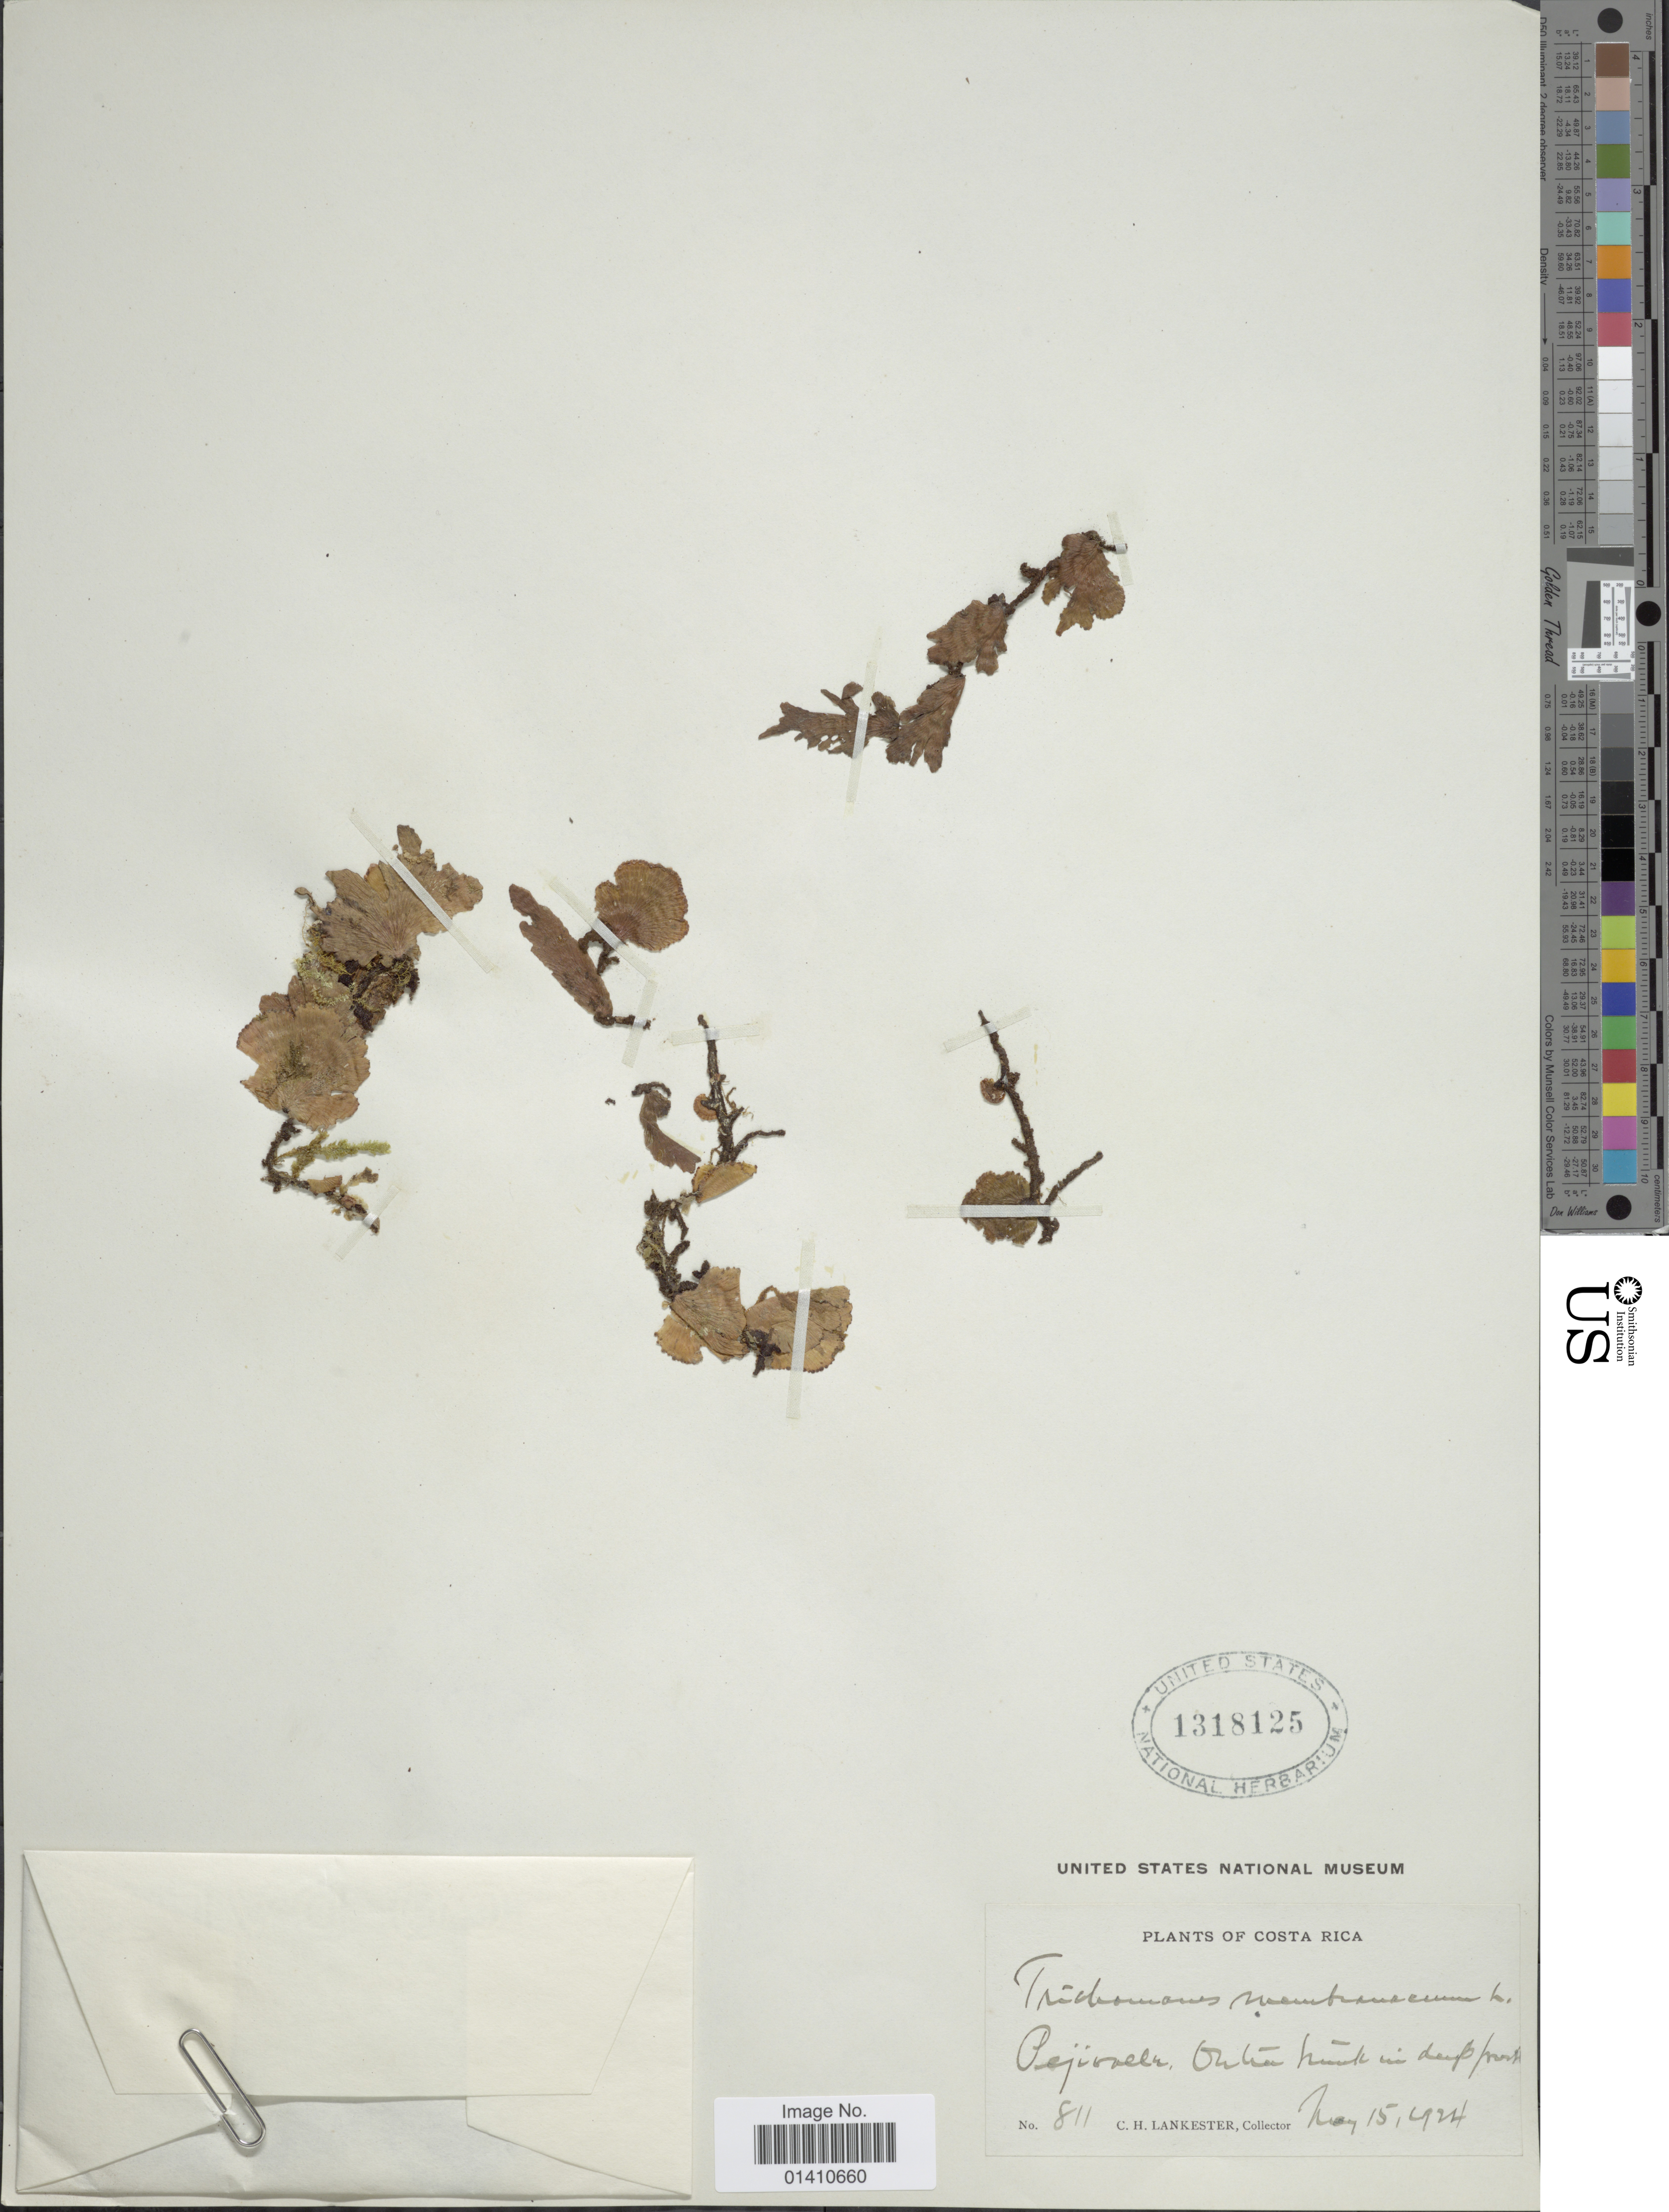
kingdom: Plantae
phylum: Tracheophyta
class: Polypodiopsida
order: Hymenophyllales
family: Hymenophyllaceae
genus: Didymoglossum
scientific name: Didymoglossum membranaceum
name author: (L.) Vareschi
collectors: C. H. Lankester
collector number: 811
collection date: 1924-05-15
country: Costa Rica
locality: Pejivalle, on tree trunk in deep forest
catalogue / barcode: US 1318125